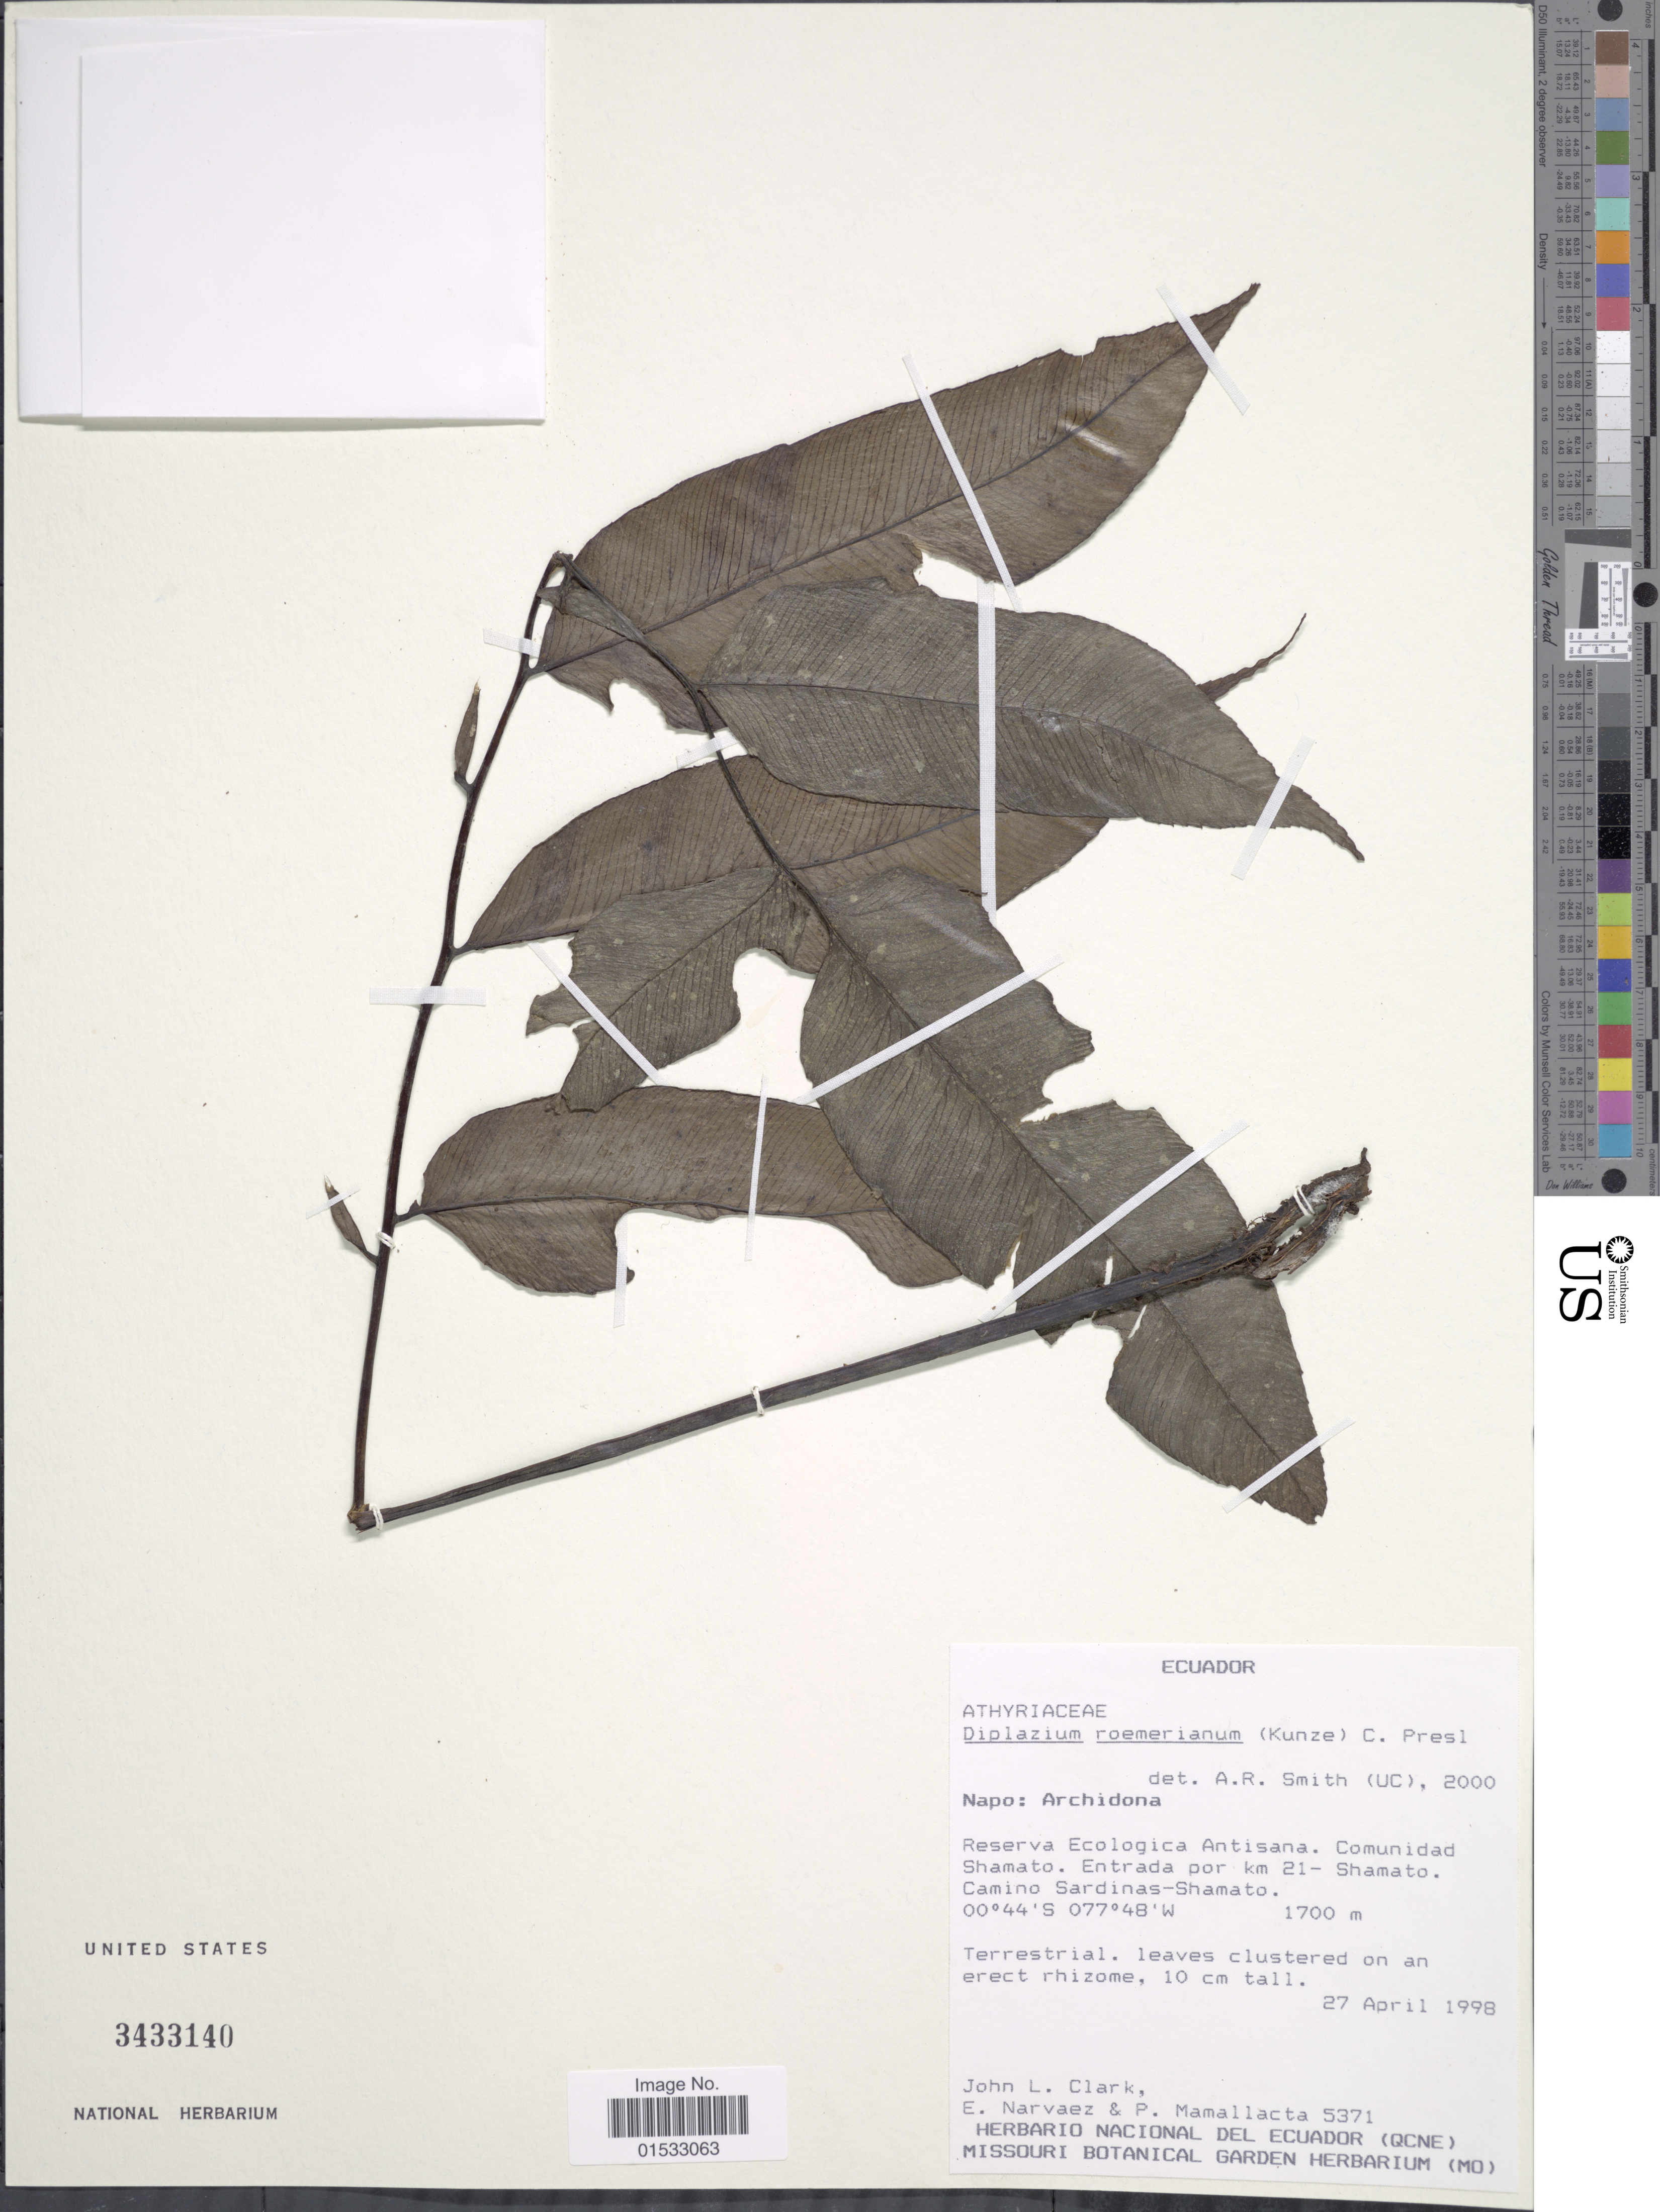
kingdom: Plantae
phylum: Tracheophyta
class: Polypodiopsida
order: Polypodiales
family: Athyriaceae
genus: Diplazium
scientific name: Diplazium roemerianum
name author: (Kunze) C. Presl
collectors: J. L. Clark, E. Narváez & P. Mamallacta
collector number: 5371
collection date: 1998-04-27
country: Ecuador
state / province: Napo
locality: Archidona, reserva Ecologica Antisana. Comunidad Shamato. Entrada por km 21- Shamato. Camino Sardinas- Shamato.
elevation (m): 1700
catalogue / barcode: US 3433140